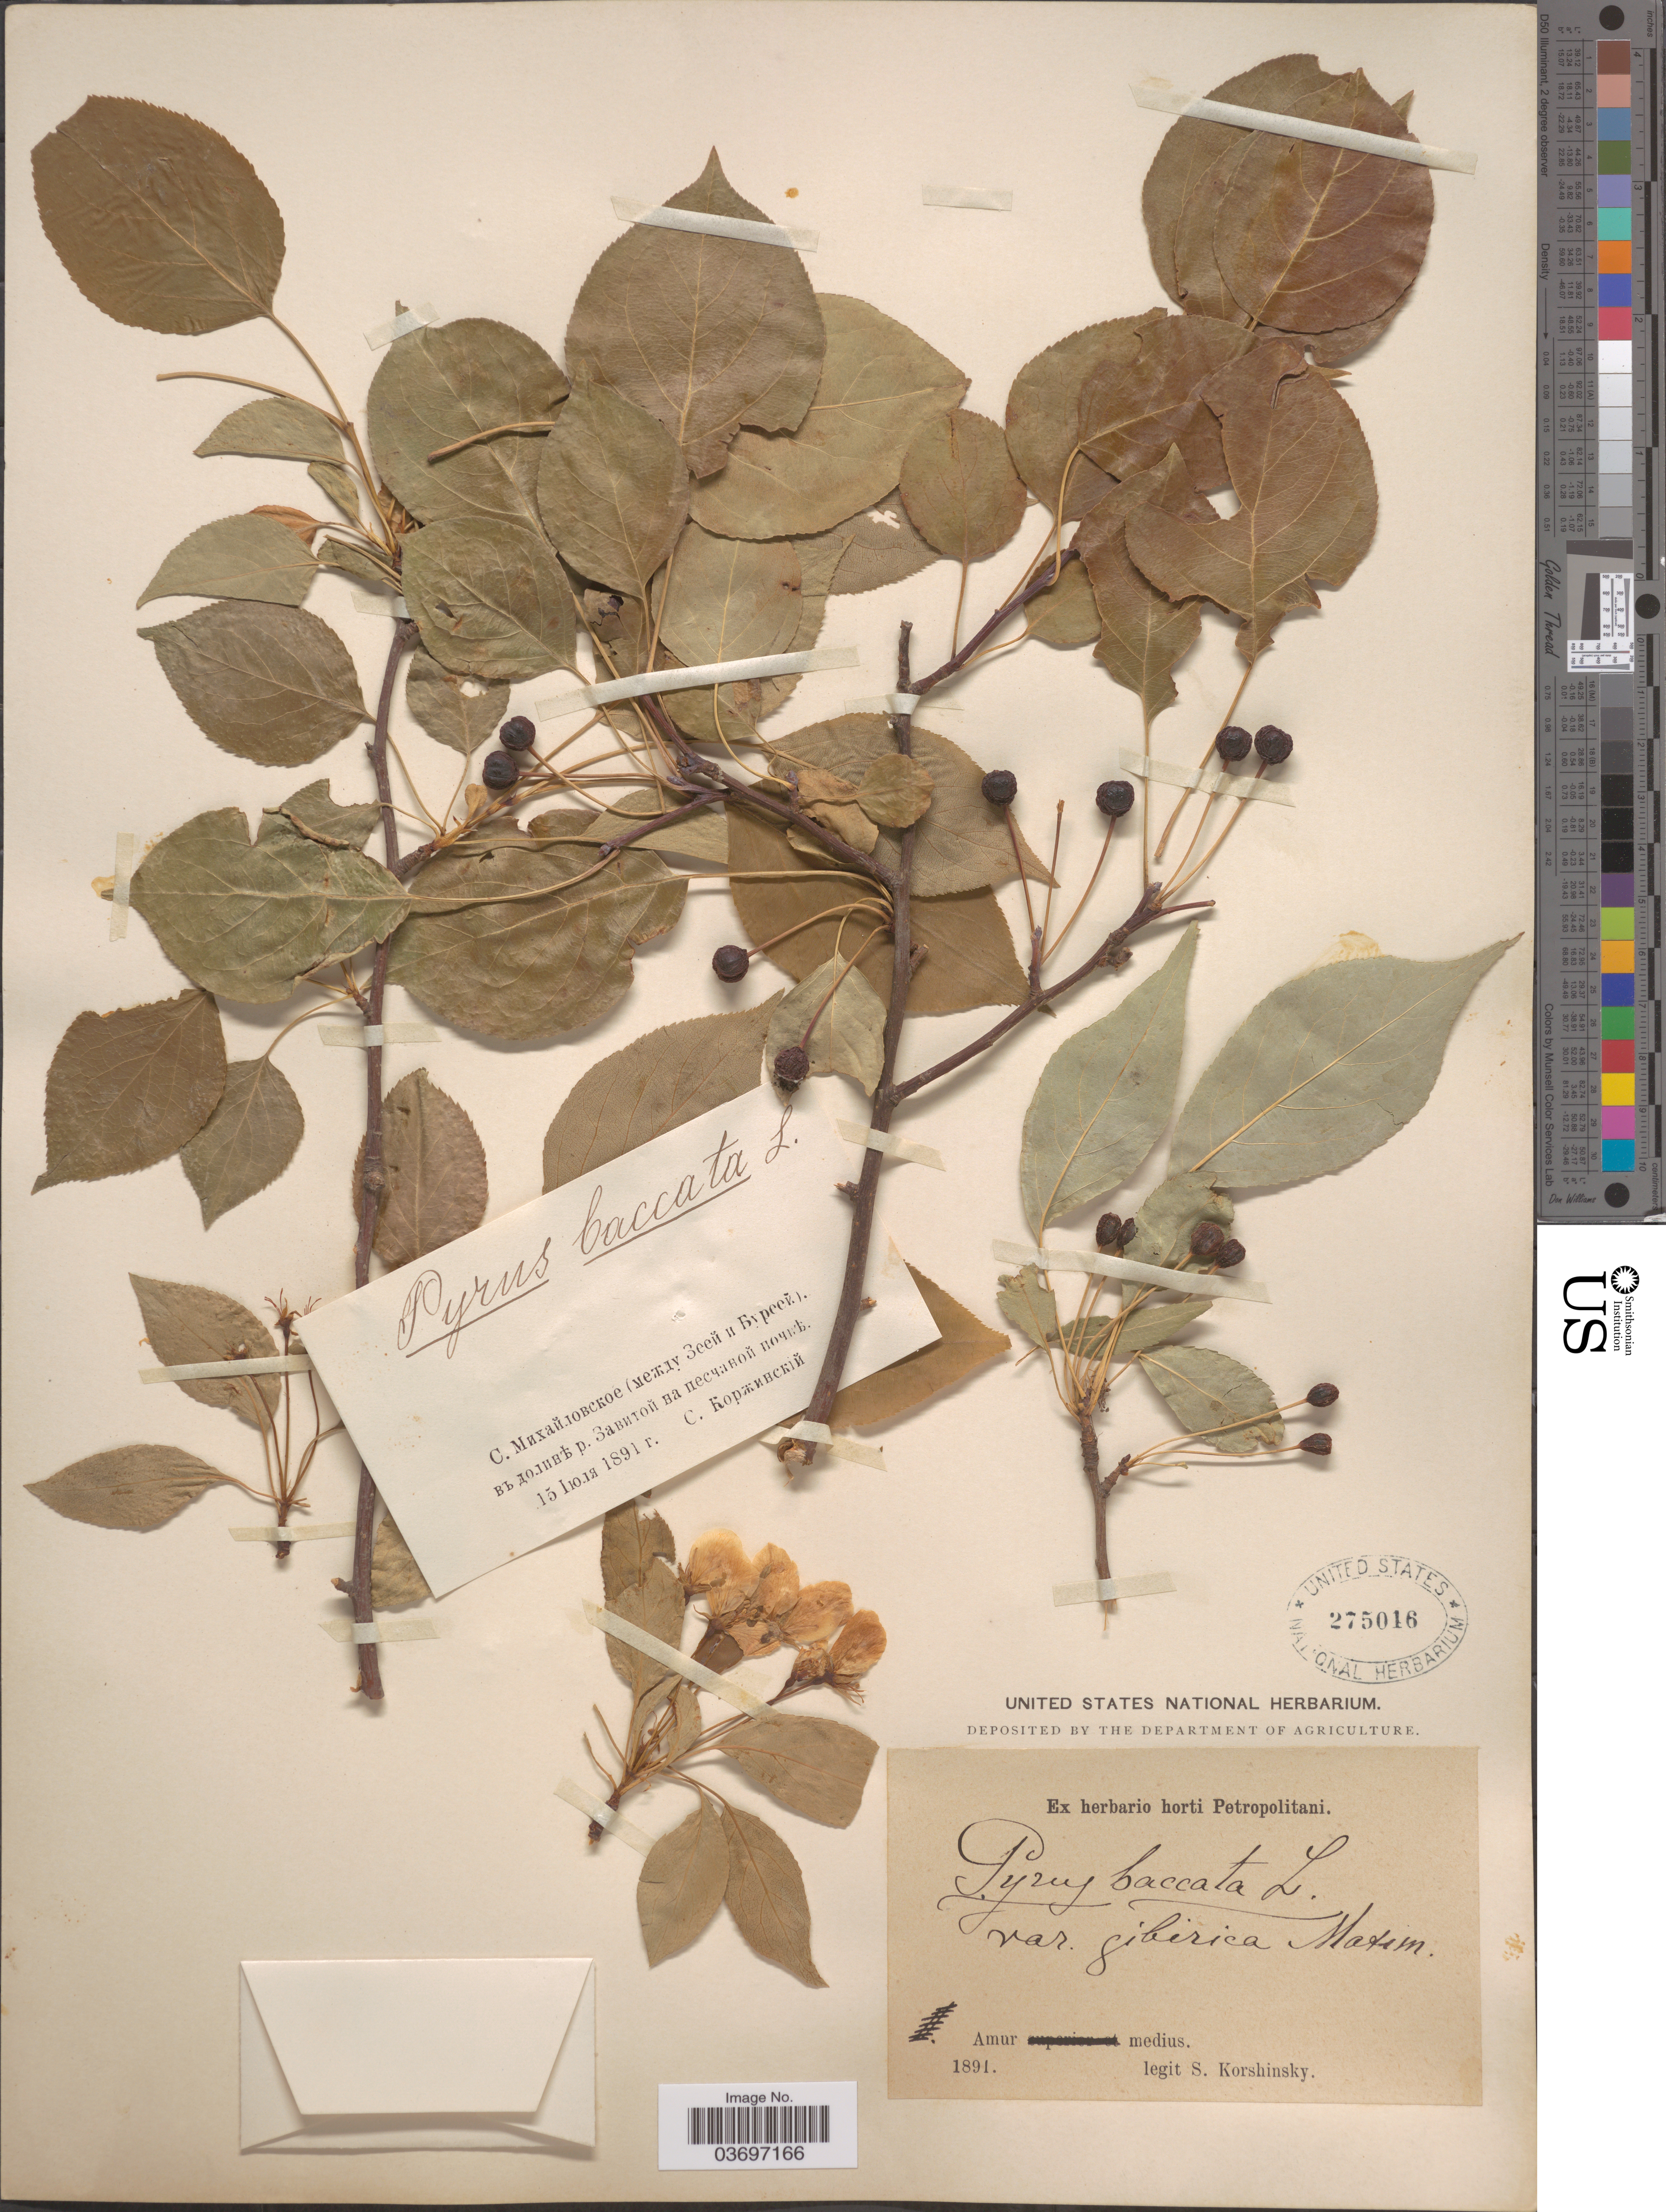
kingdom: Plantae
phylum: Tracheophyta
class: Magnoliopsida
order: Rosales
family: Rosaceae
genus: Malus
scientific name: Malus baccata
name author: (L.) Borkh.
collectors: S. I. Korshinsky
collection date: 1891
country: Russian Federation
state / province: Amur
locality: Amur Medius.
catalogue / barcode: US 275016